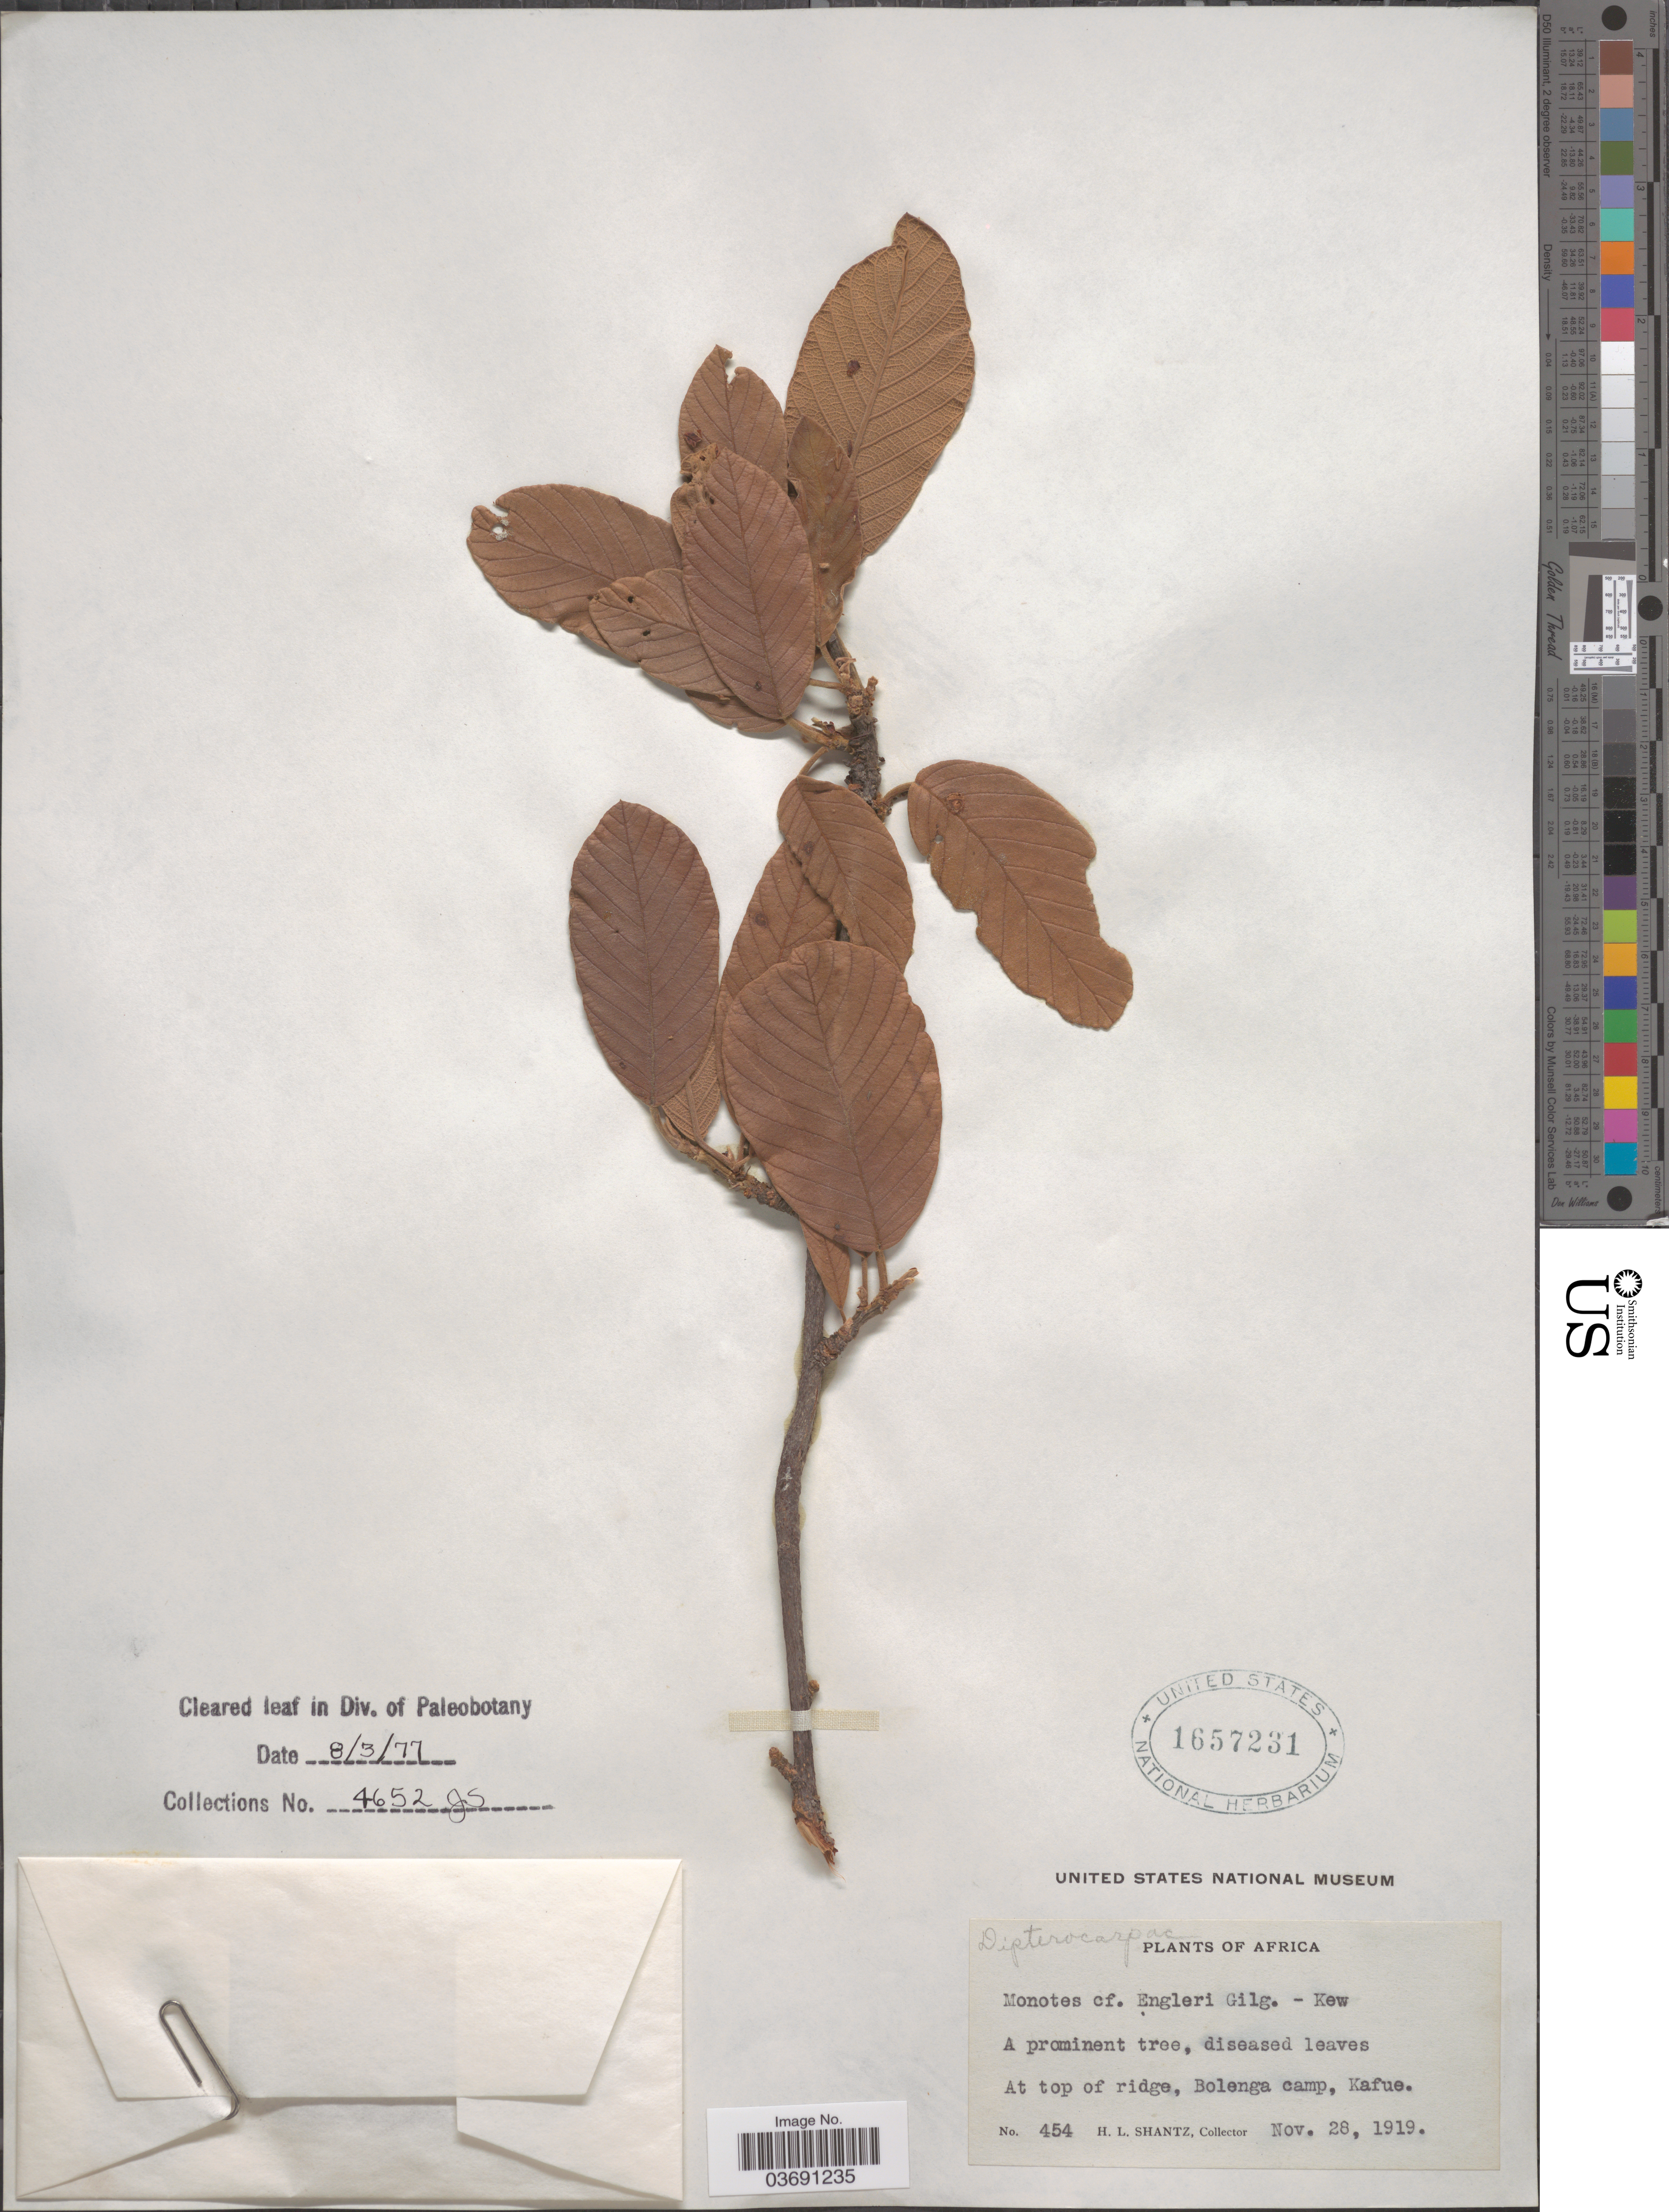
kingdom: Plantae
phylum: Tracheophyta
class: Magnoliopsida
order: Malvales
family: Dipterocarpaceae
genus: Monotes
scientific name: Monotes engleri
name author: Gilg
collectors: H. Shantz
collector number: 454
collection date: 1919-11-28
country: Zambia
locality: Africa. At top of ridge, Bolenga camp, Kafue.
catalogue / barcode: US 1657231